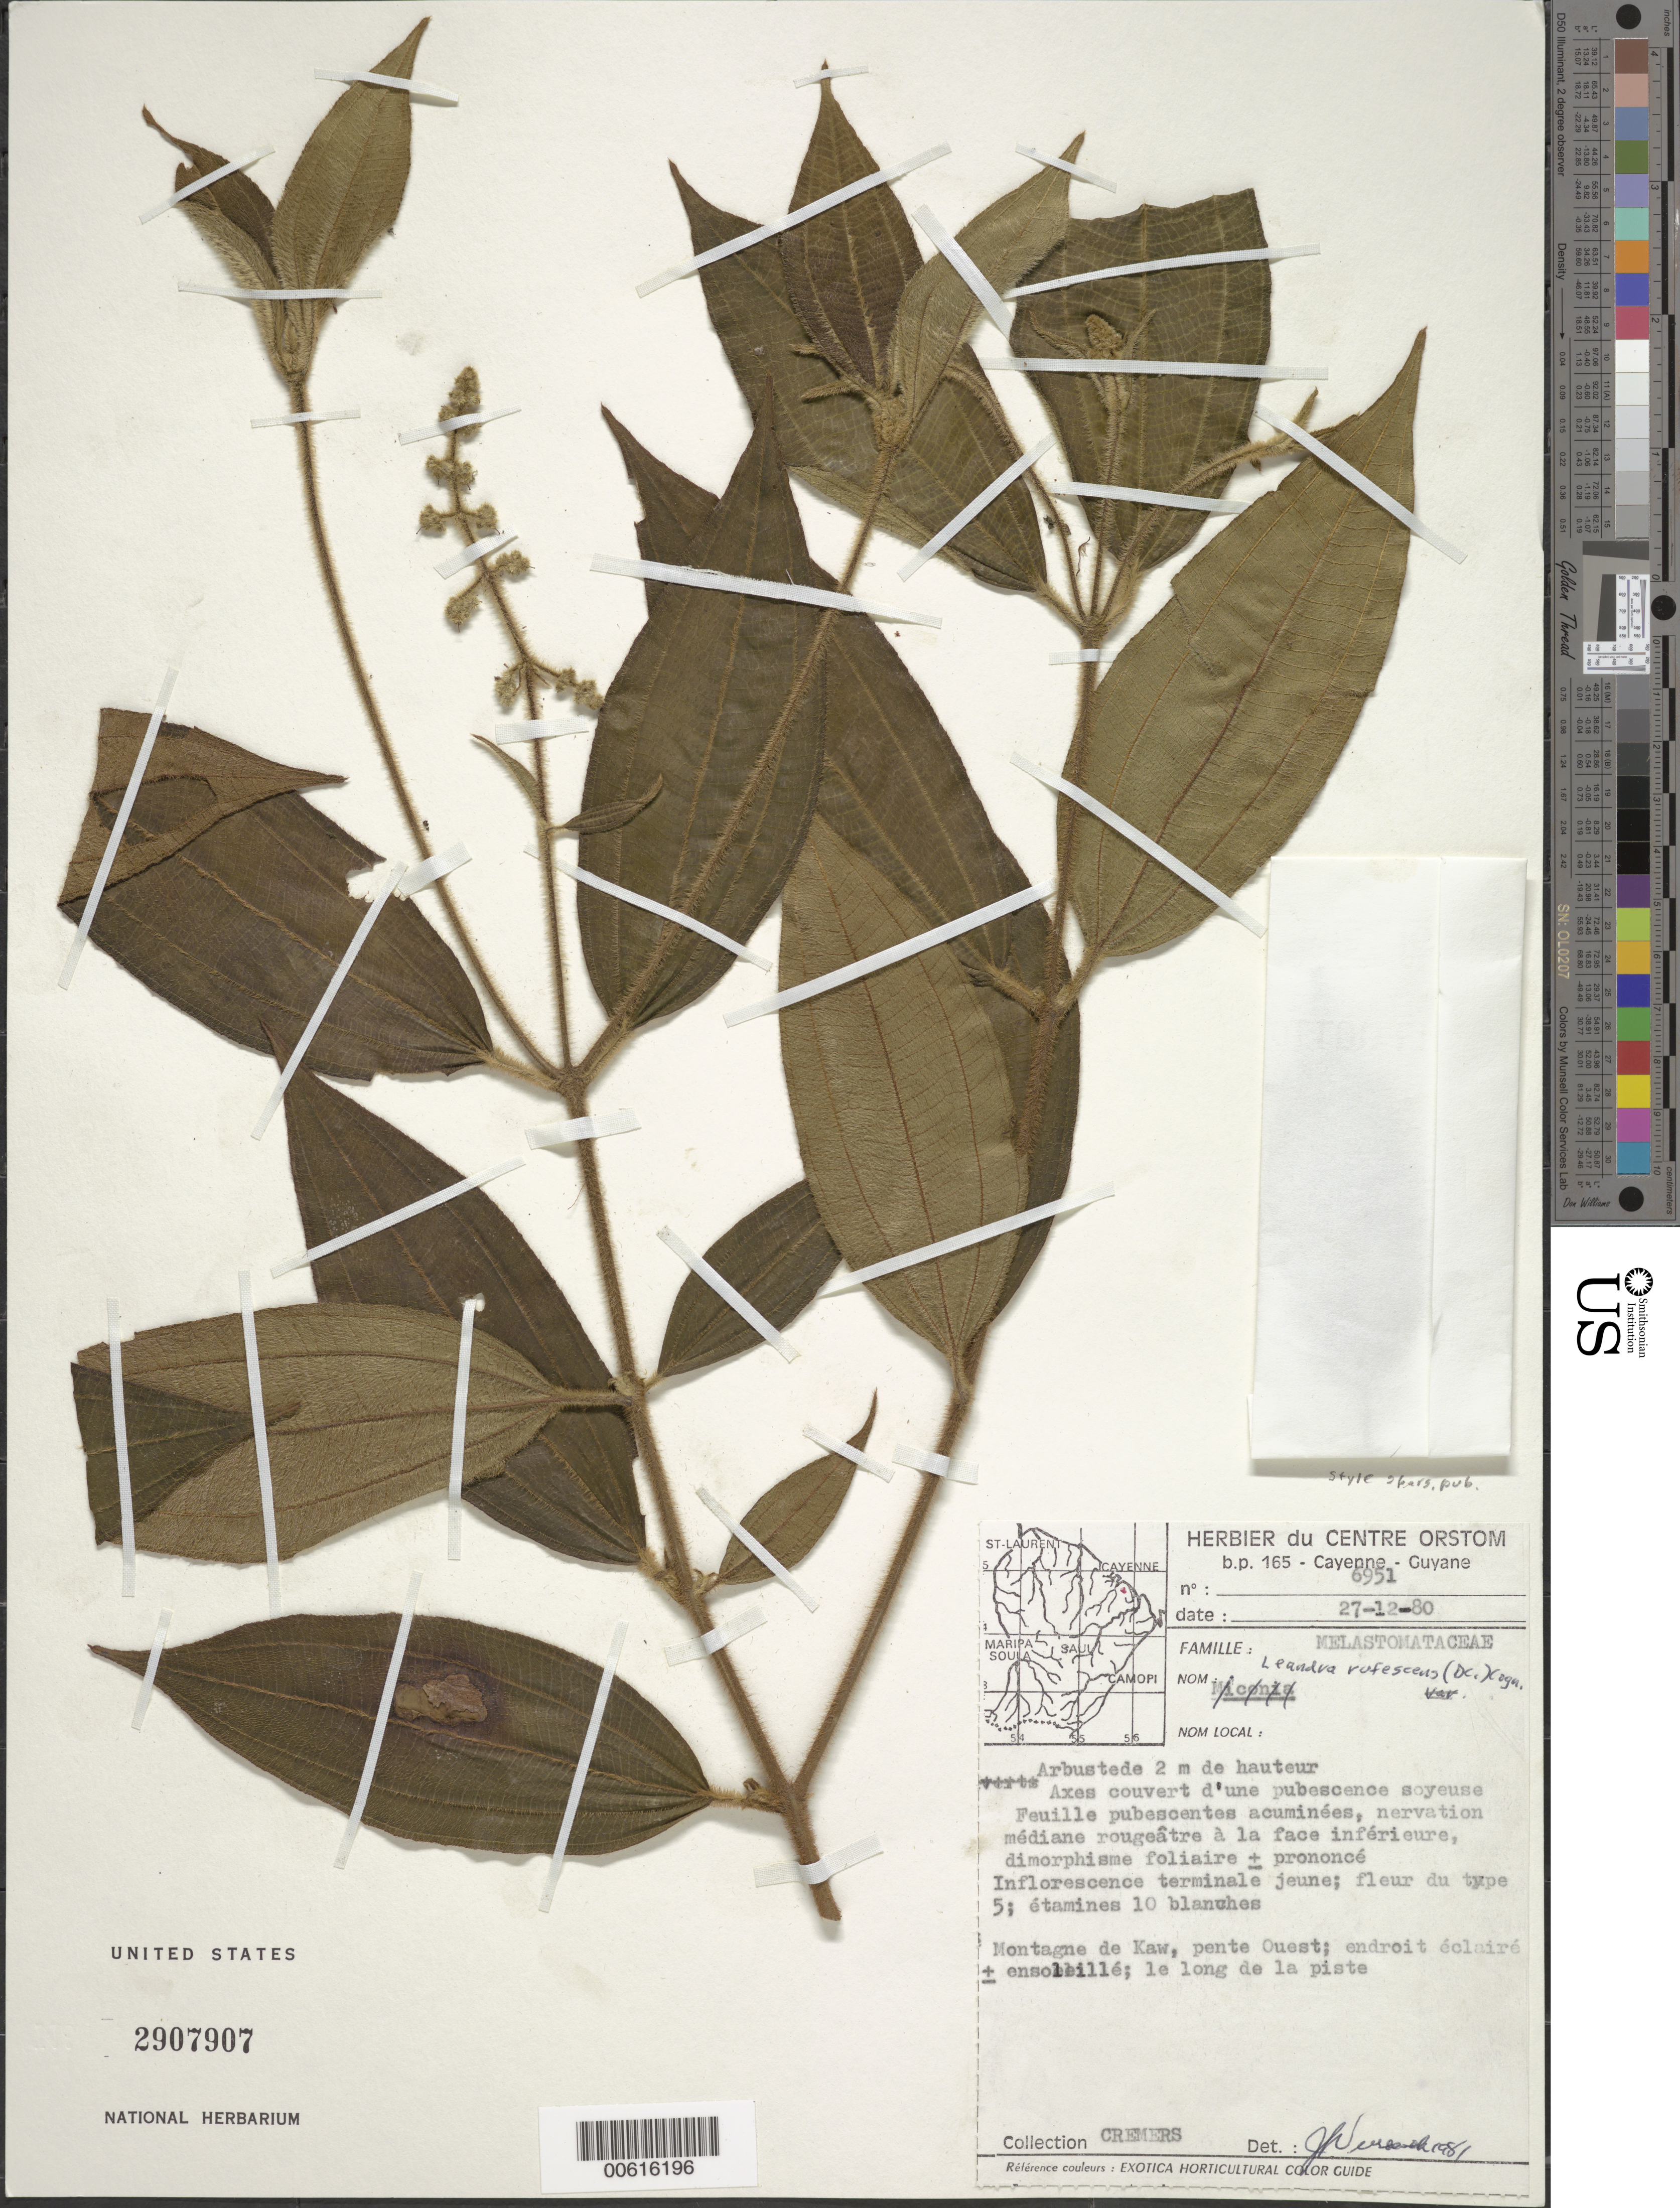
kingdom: Plantae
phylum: Tracheophyta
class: Magnoliopsida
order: Myrtales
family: Melastomataceae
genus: Leandra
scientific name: Leandra rufescens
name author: (DC.) Cogn.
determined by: Wurdack, John J., (US), US (UNITED STATES)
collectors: G. Cremers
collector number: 6951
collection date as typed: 27-Dec-80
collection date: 1980-12-27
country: French Guiana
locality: Montagne de Kaw, pente Ouest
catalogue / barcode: US 2907907